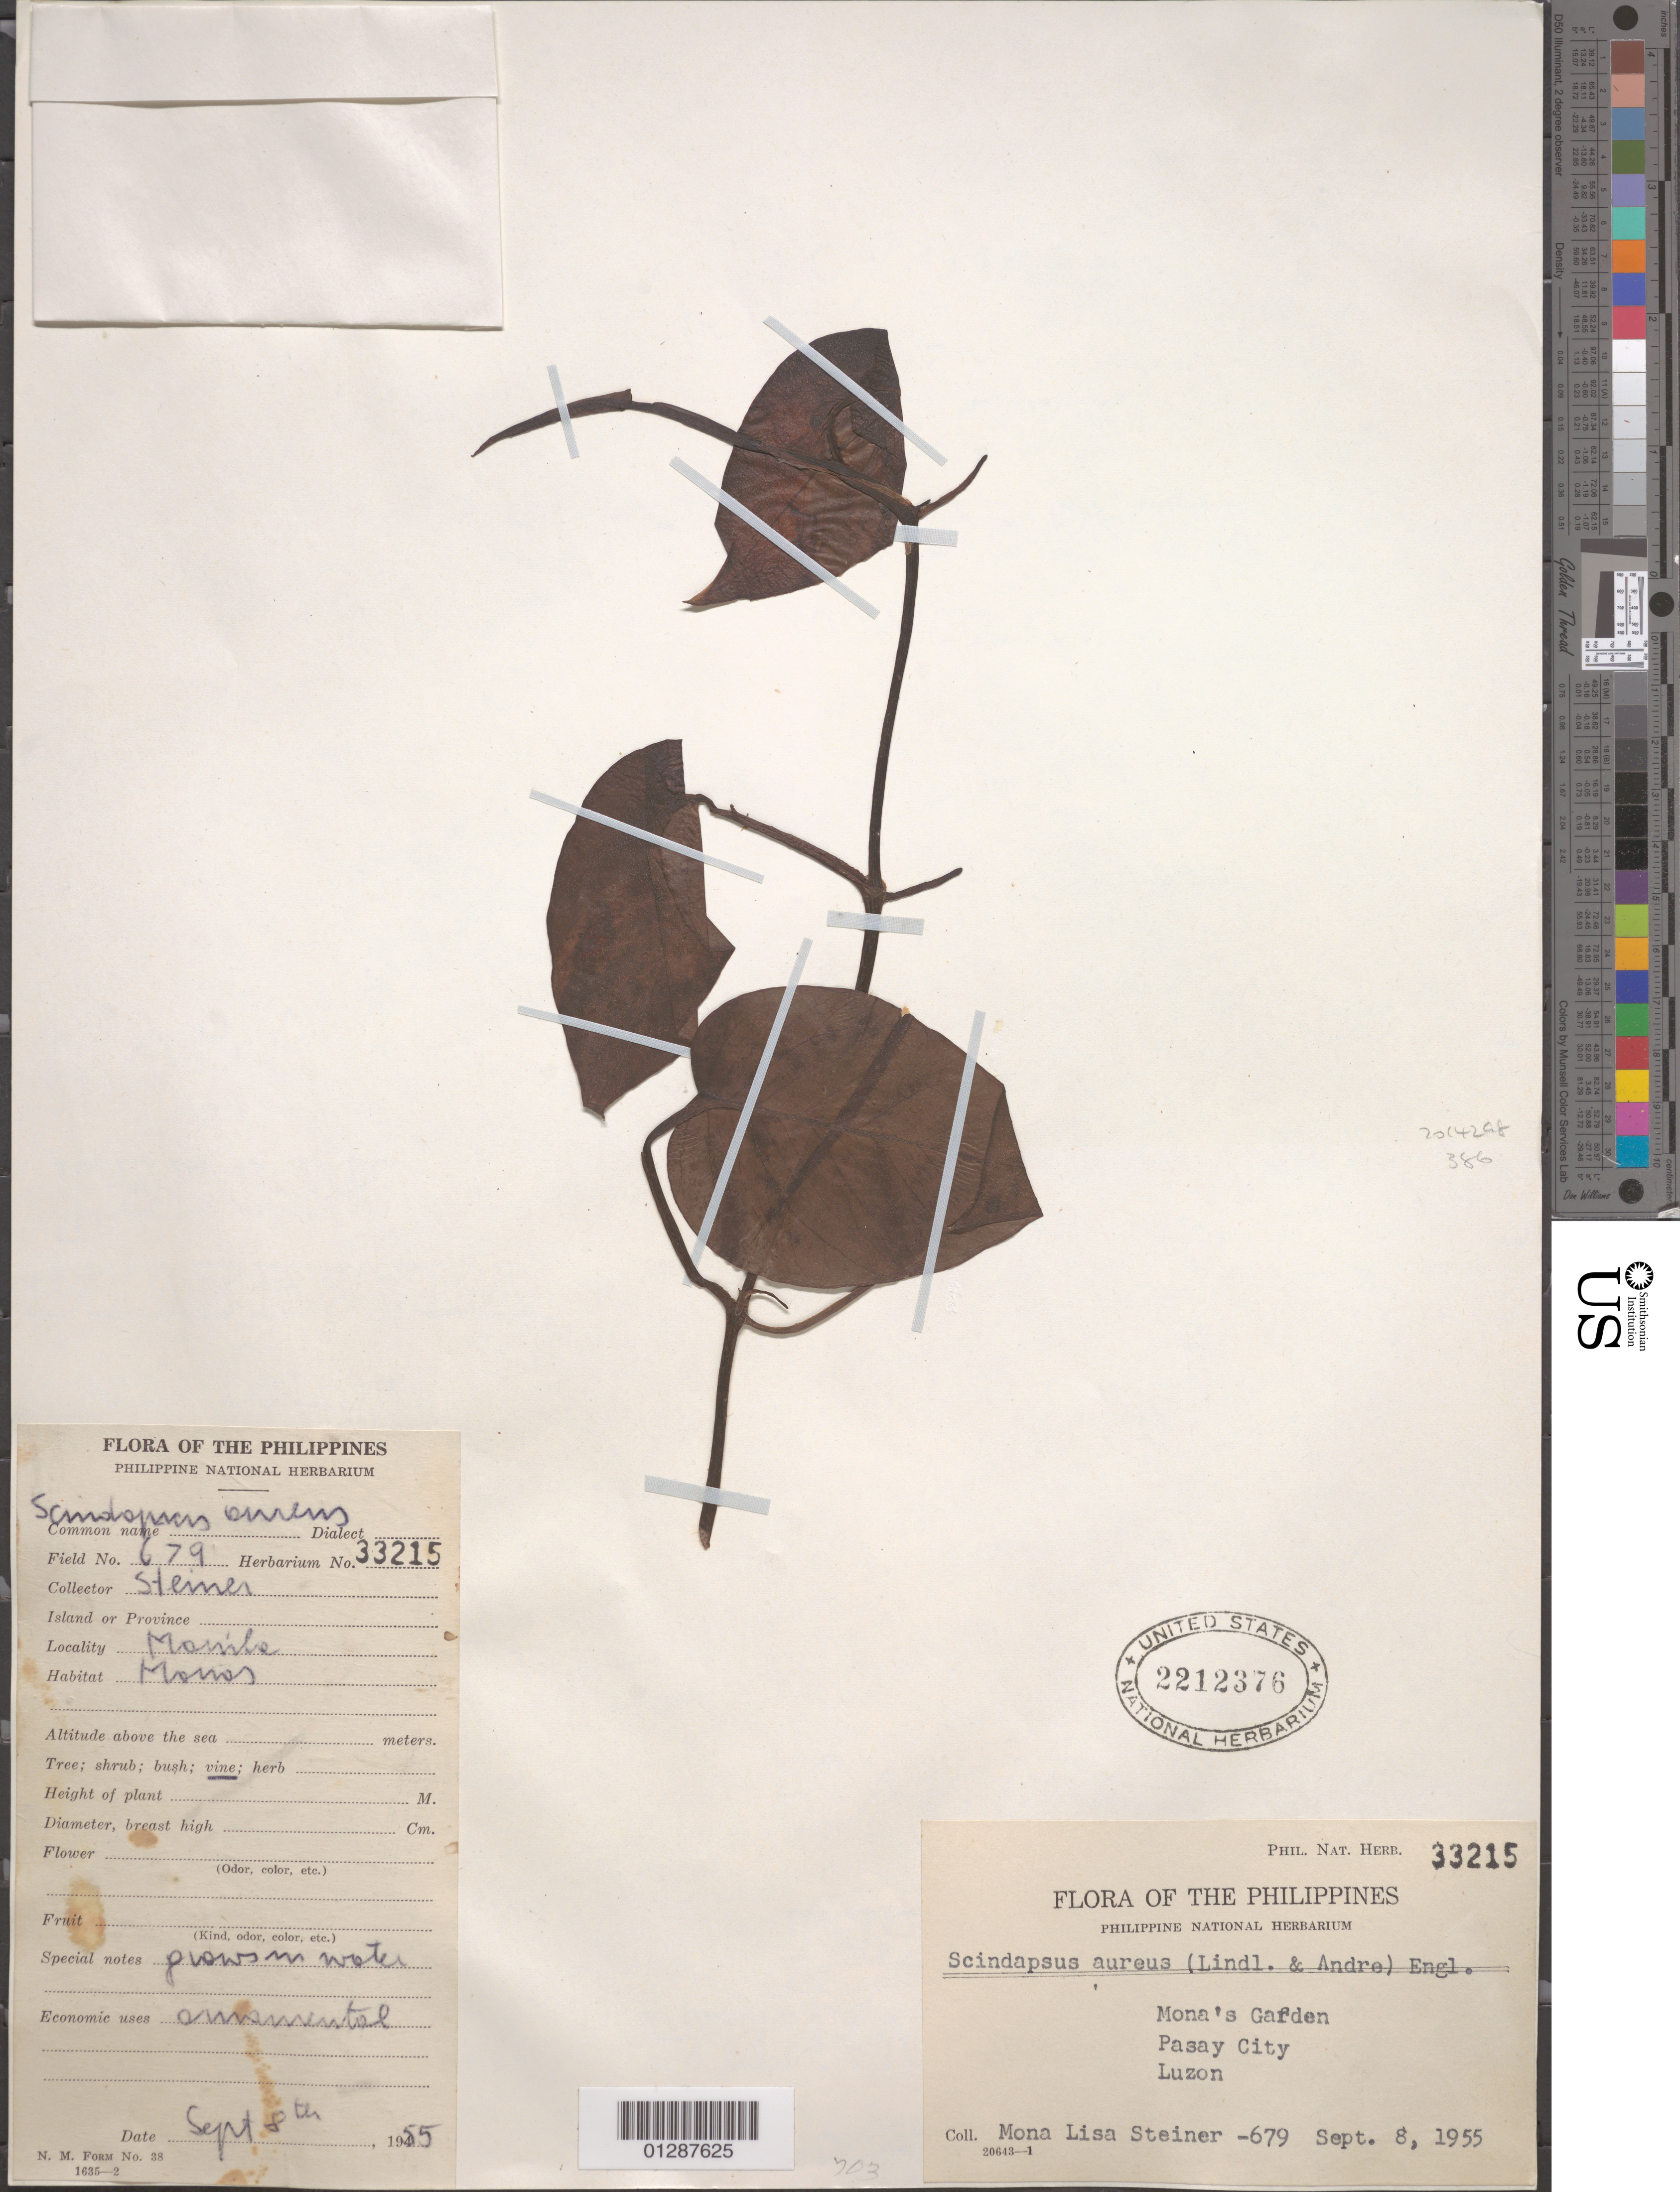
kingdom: Plantae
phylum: Tracheophyta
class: Liliopsida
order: Alismatales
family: Araceae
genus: Epipremnum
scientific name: Epipremnum pinnatum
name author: (L.) Engl.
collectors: M. Steiner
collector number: Phil. Nat. Herb. 33215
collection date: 1955-09-08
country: Philippines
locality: Mona's Garden, Pasay City, Luzon. Manila.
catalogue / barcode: US 2212376